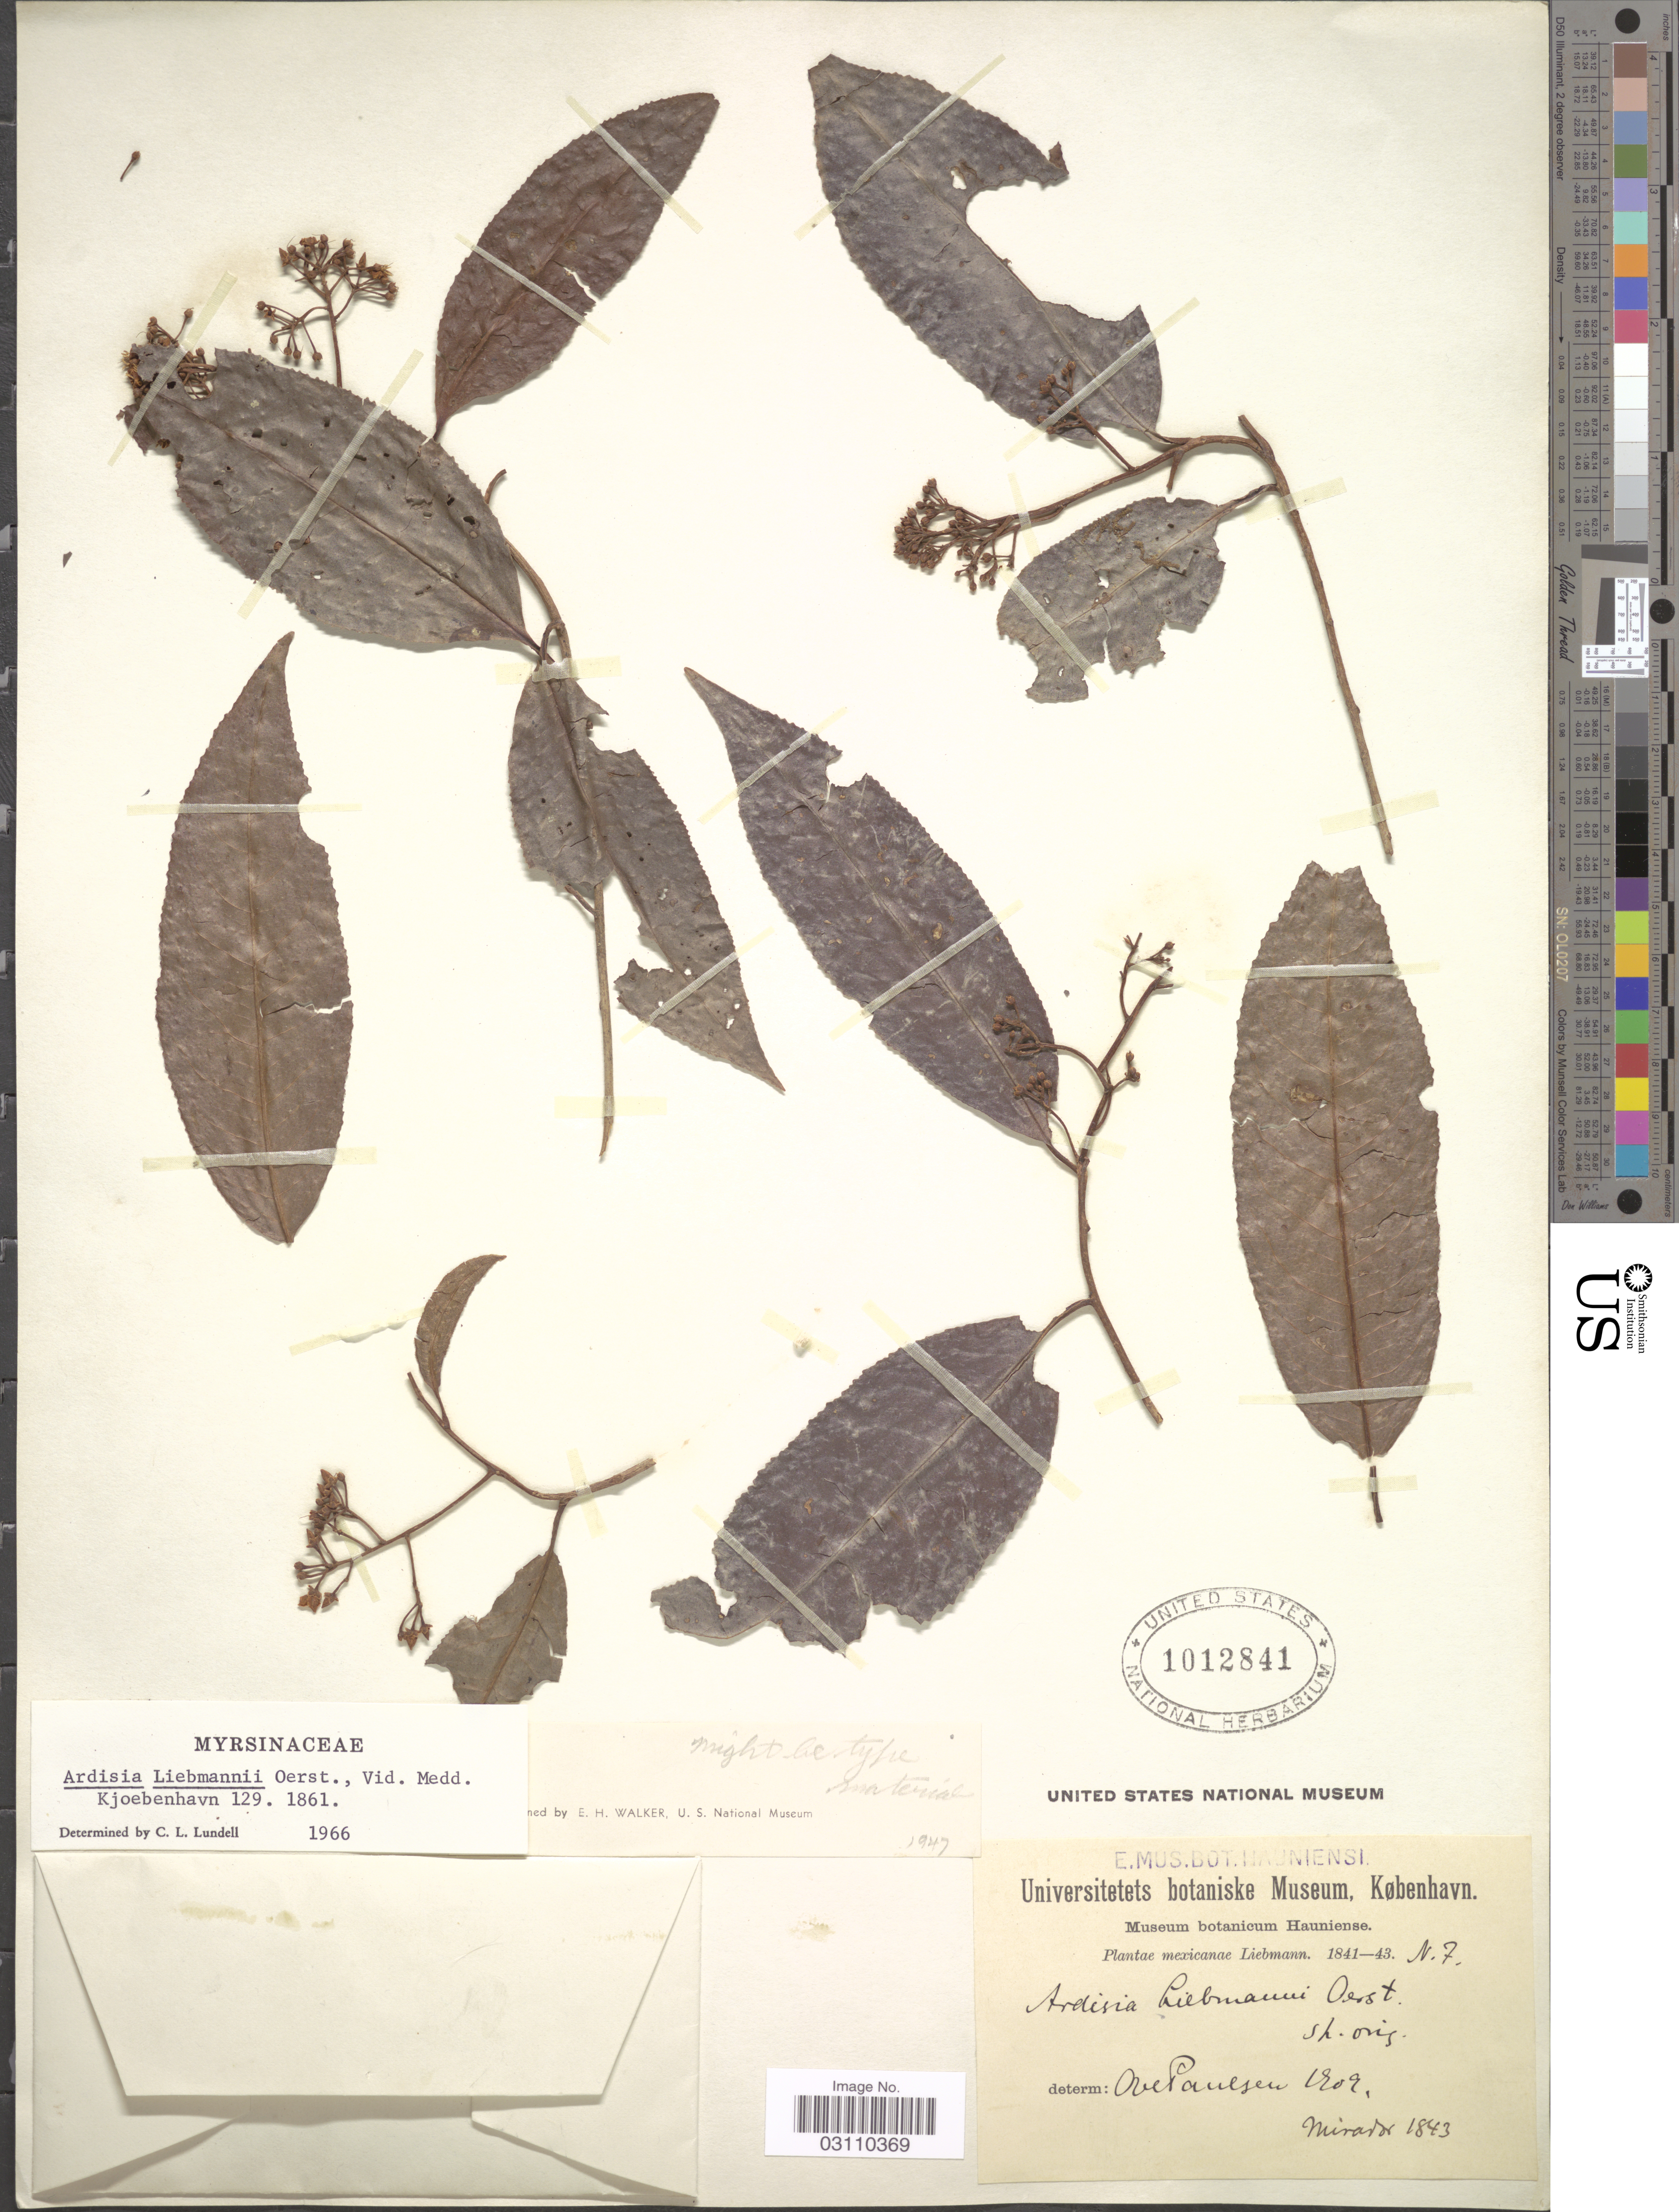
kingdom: Plantae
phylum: Tracheophyta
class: Magnoliopsida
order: Ericales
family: Primulaceae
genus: Ardisia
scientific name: Ardisia liebmannii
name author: Oerst.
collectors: Liebmann, --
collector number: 7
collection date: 1843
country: Mexico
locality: Mirador.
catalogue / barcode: US 1012841